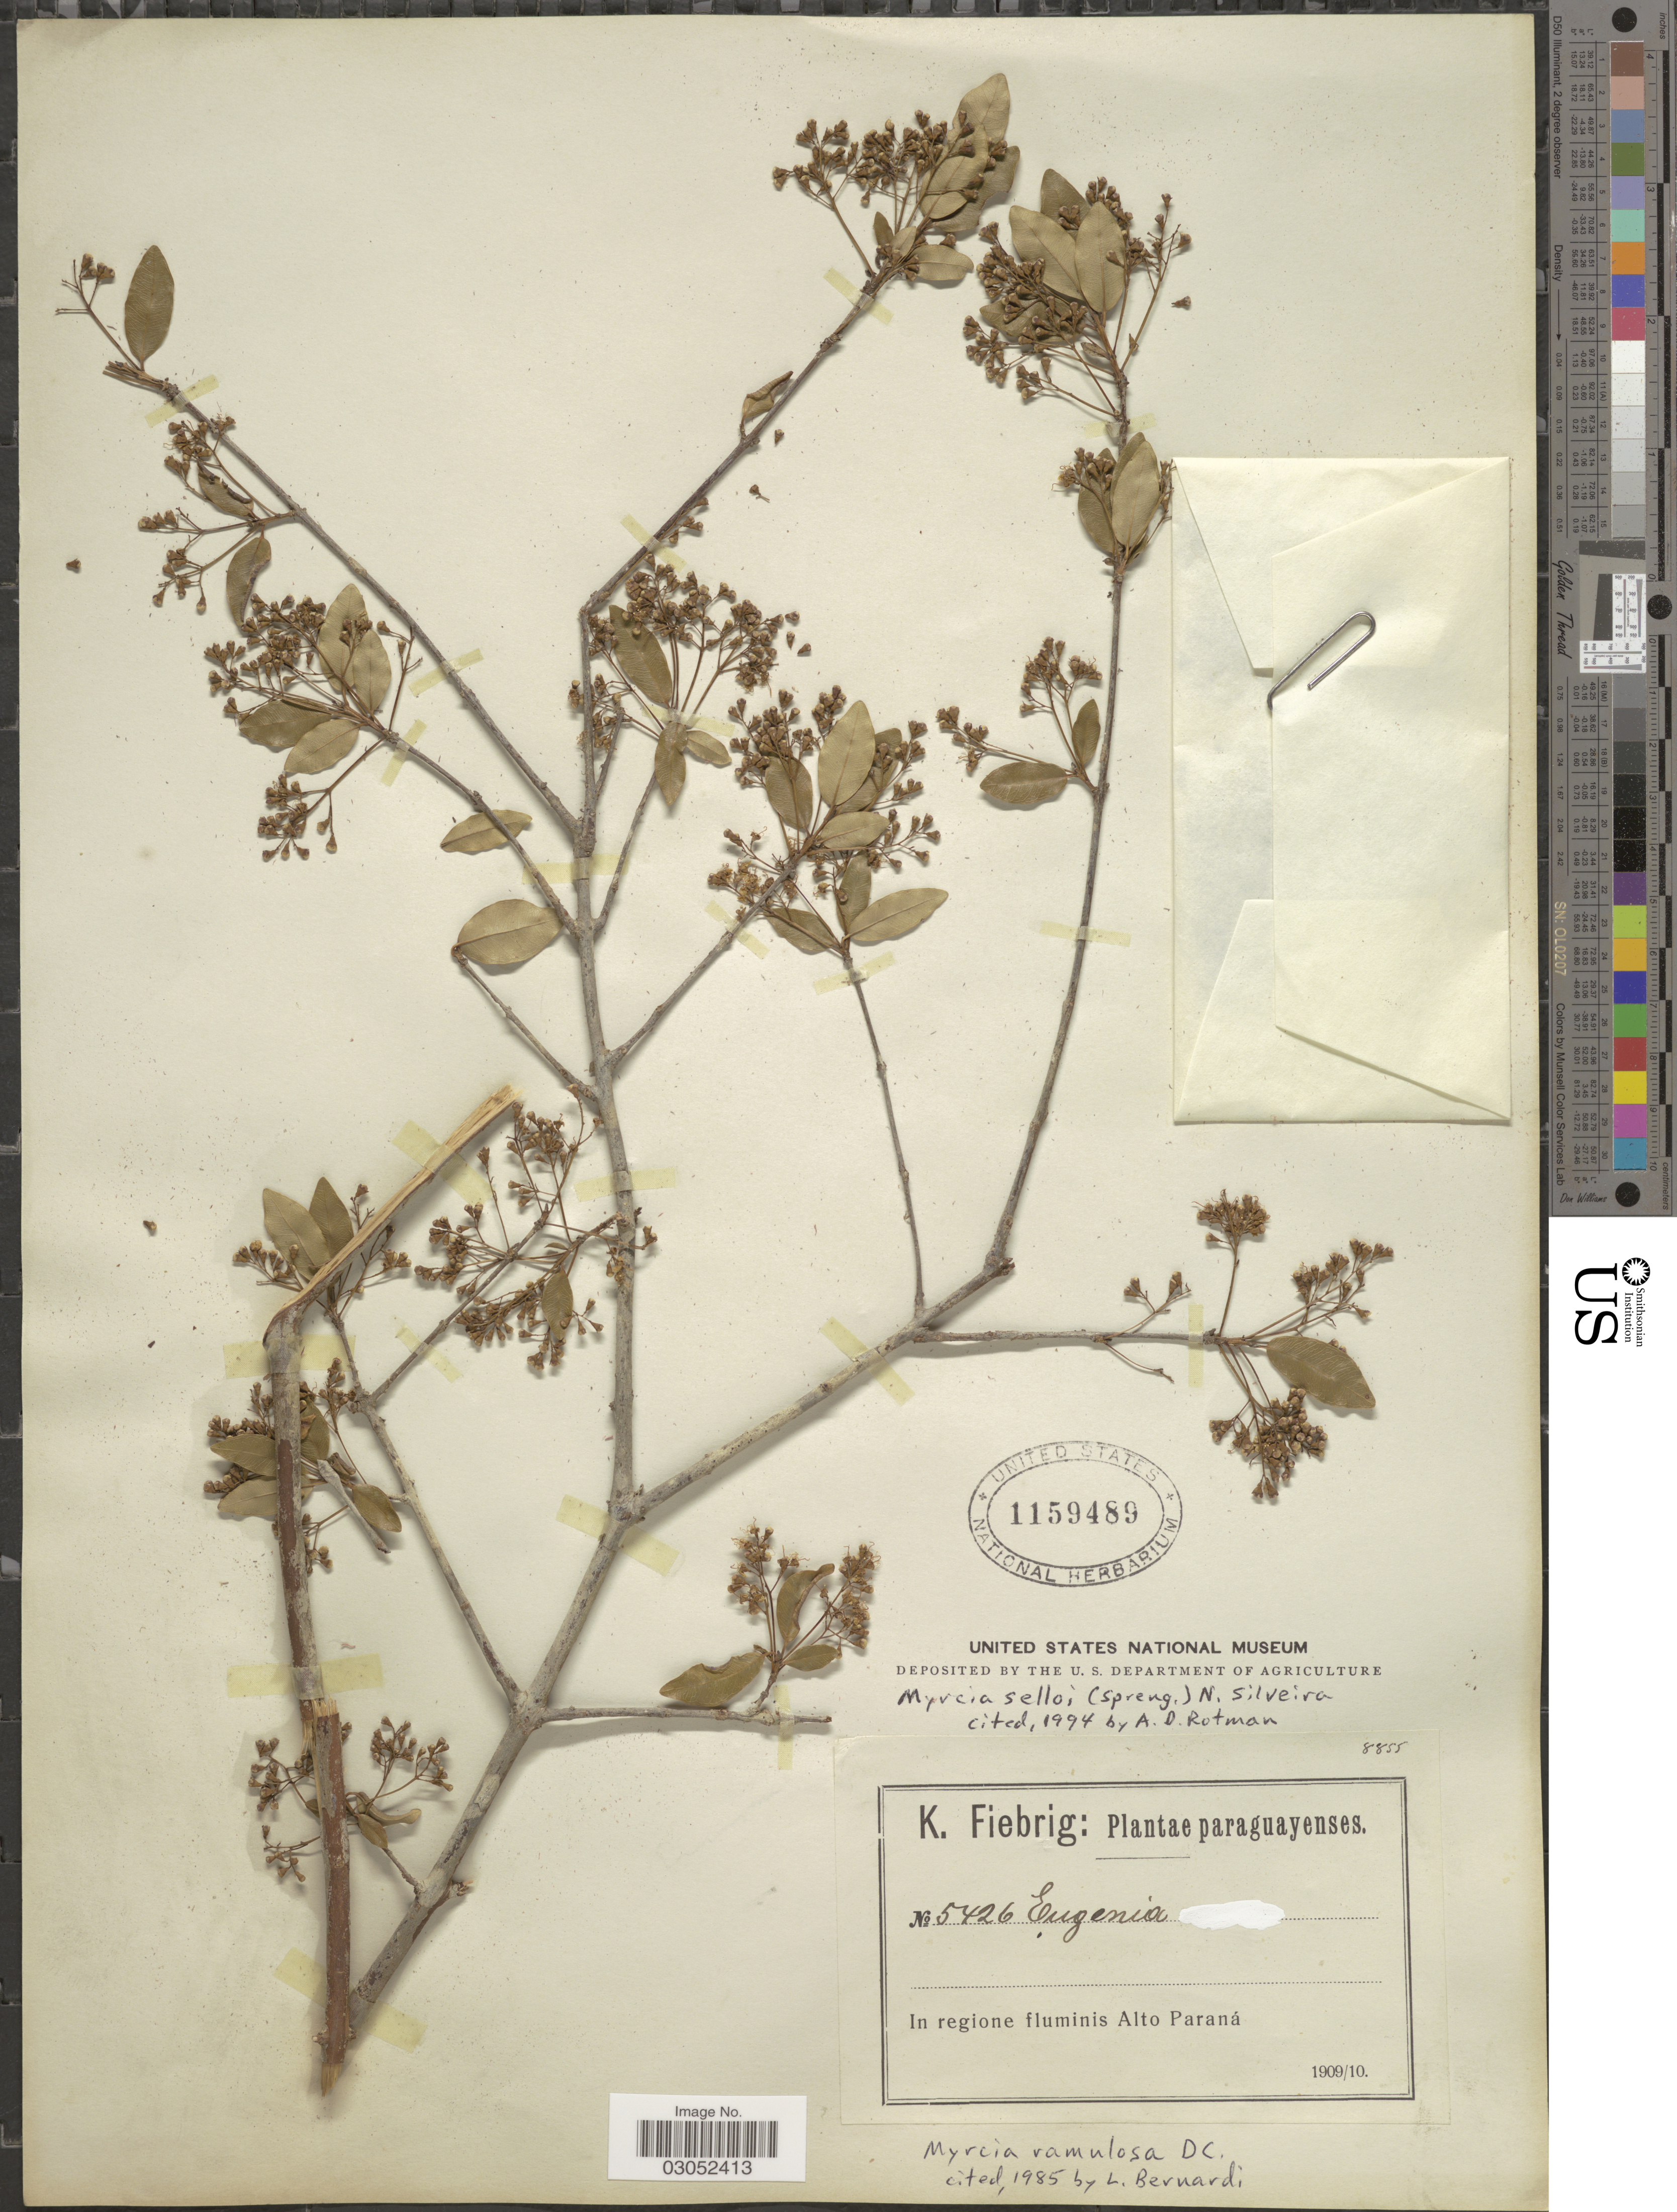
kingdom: Plantae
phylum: Tracheophyta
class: Magnoliopsida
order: Myrtales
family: Myrtaceae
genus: Myrcia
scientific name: Myrcia selloi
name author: (Spreng.) Silveira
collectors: K. Fiebrig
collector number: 5426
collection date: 1909/1910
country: Paraguay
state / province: Alto Parana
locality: In regione fluminis Alto Paraná.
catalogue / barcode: US 1159489